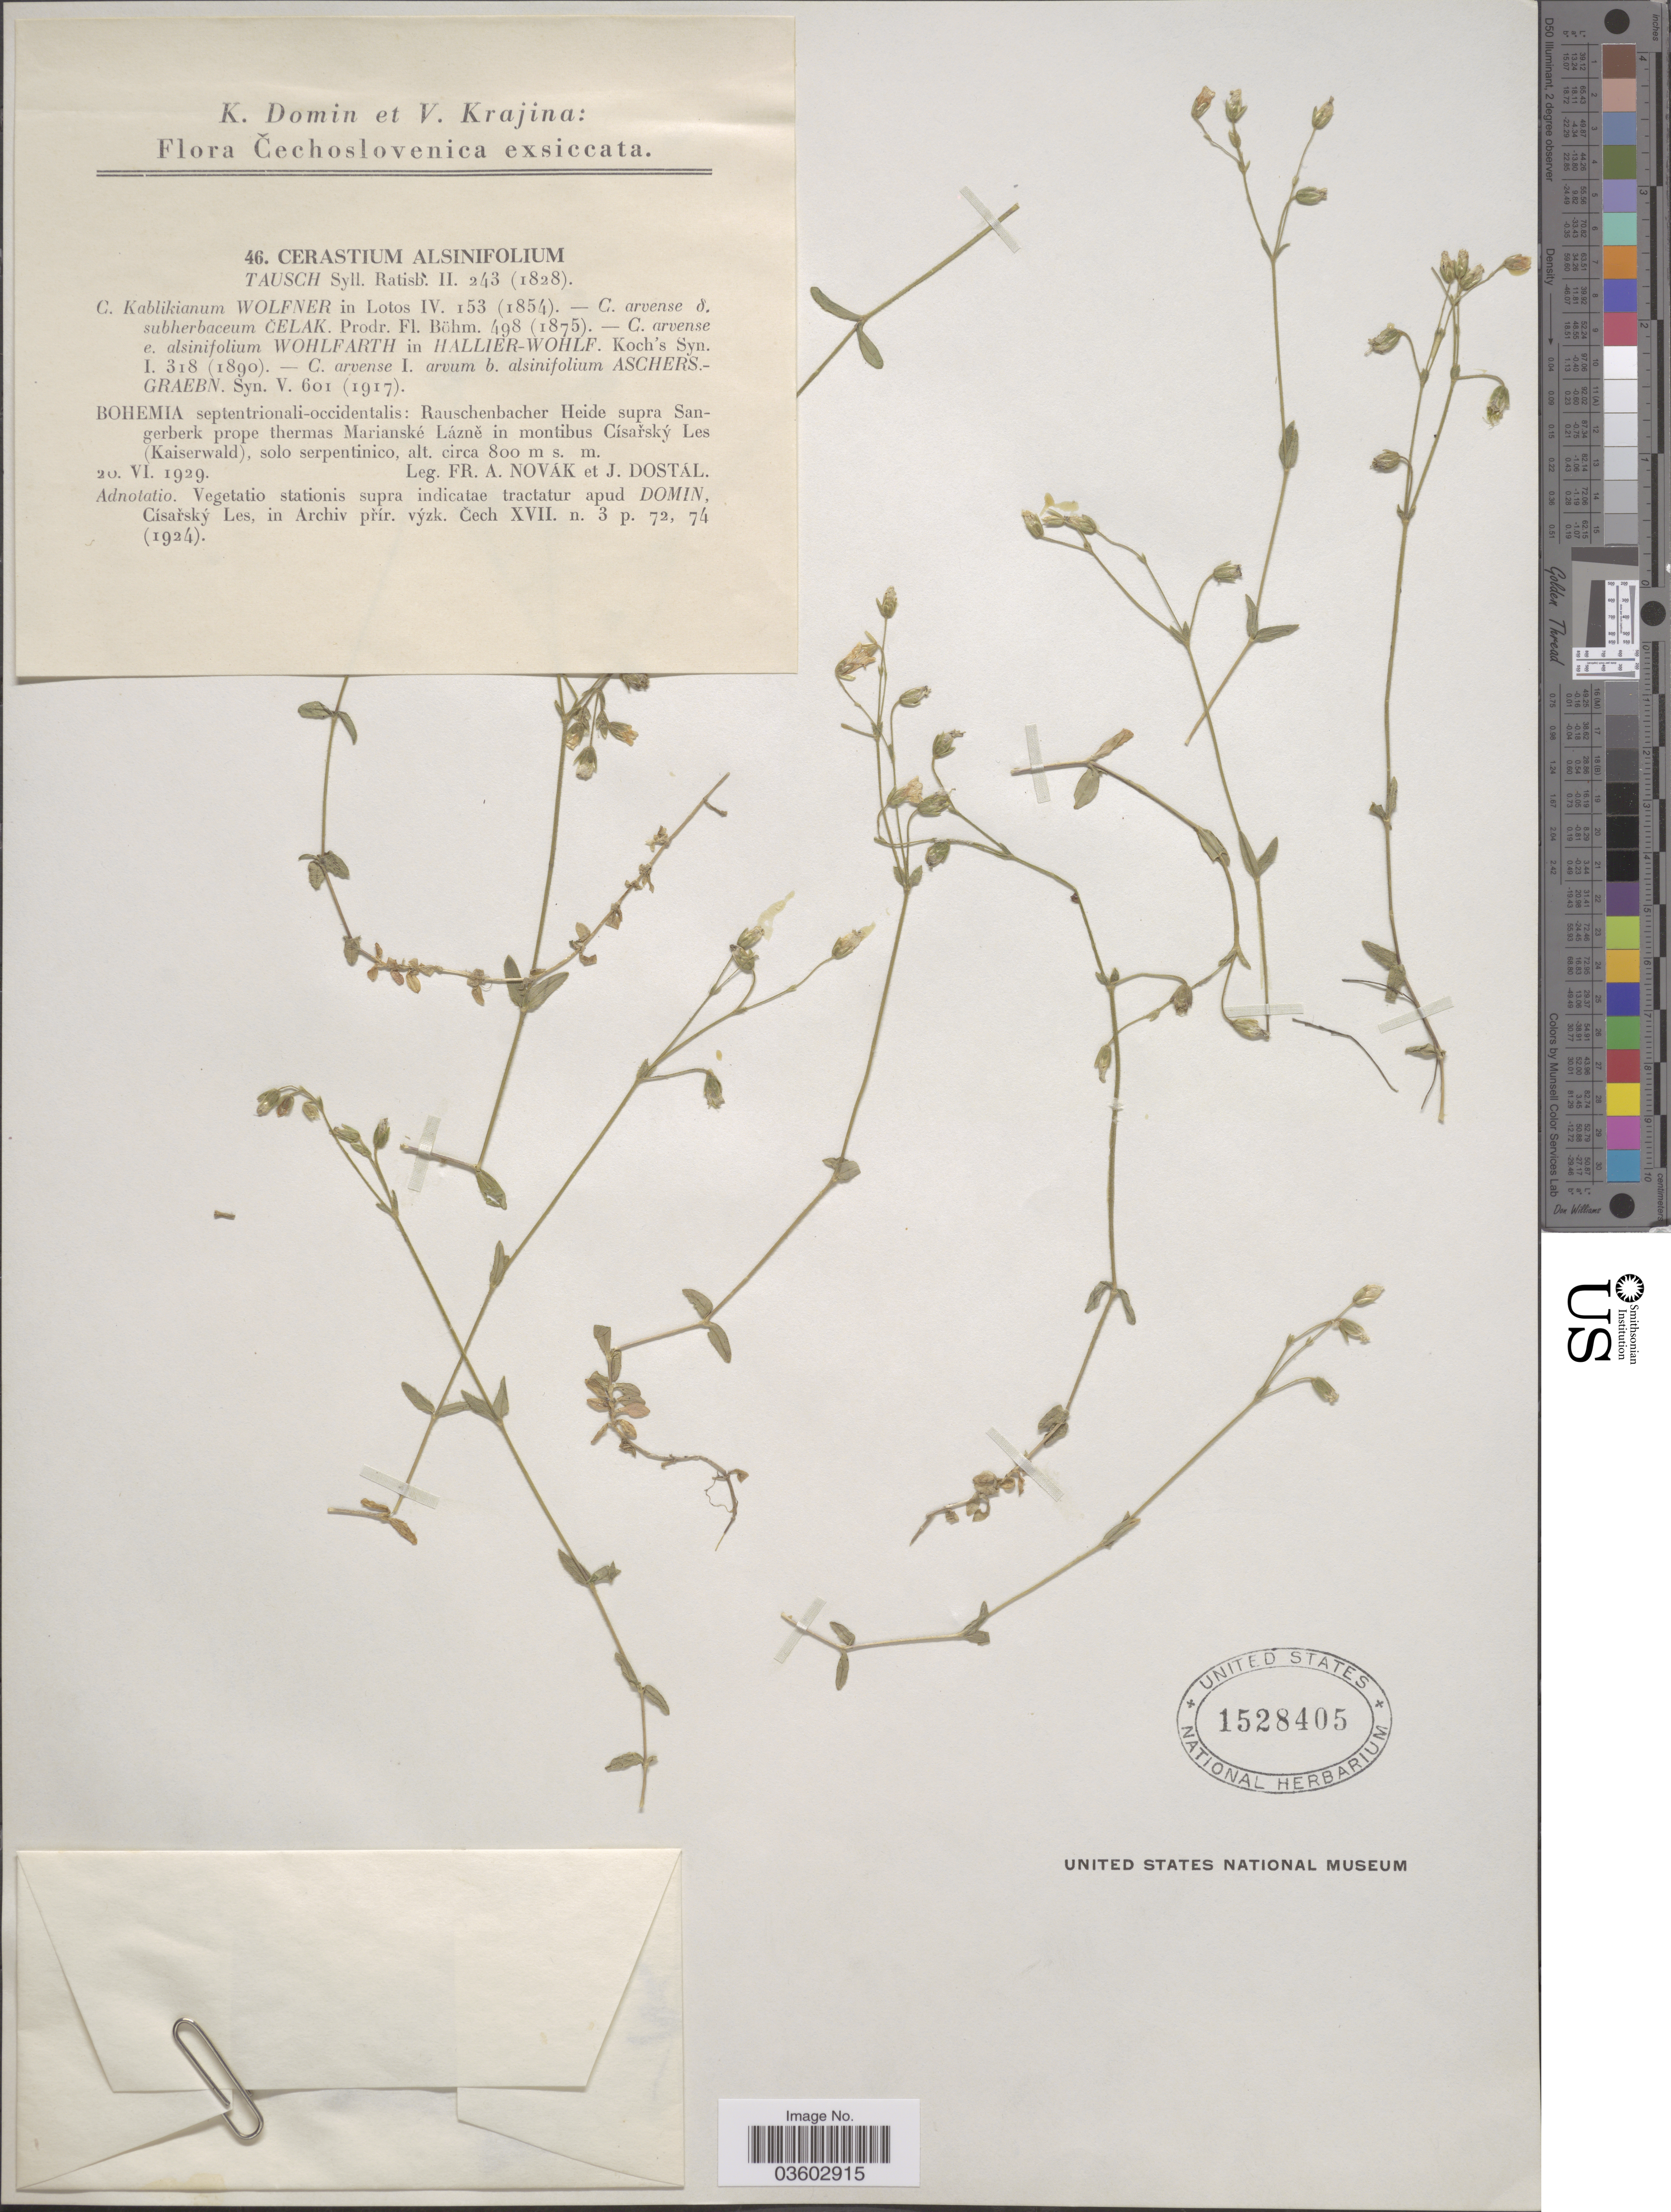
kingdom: Plantae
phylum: Tracheophyta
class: Magnoliopsida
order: Caryophyllales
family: Caryophyllaceae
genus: Cerastium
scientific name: Cerastium alsinifolium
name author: Tausch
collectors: F. Novák & J. Dostál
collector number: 46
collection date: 1929-06-20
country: Czechia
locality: Čechoslovenica. Bohemia septentrionali-occidentalis: Rauschenbacher Heide supra Sangerberk prope thermas Marianské Lázně in montibus Císařský Les (Kaiserwald), solo serpentinico.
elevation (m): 800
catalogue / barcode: US 1528405